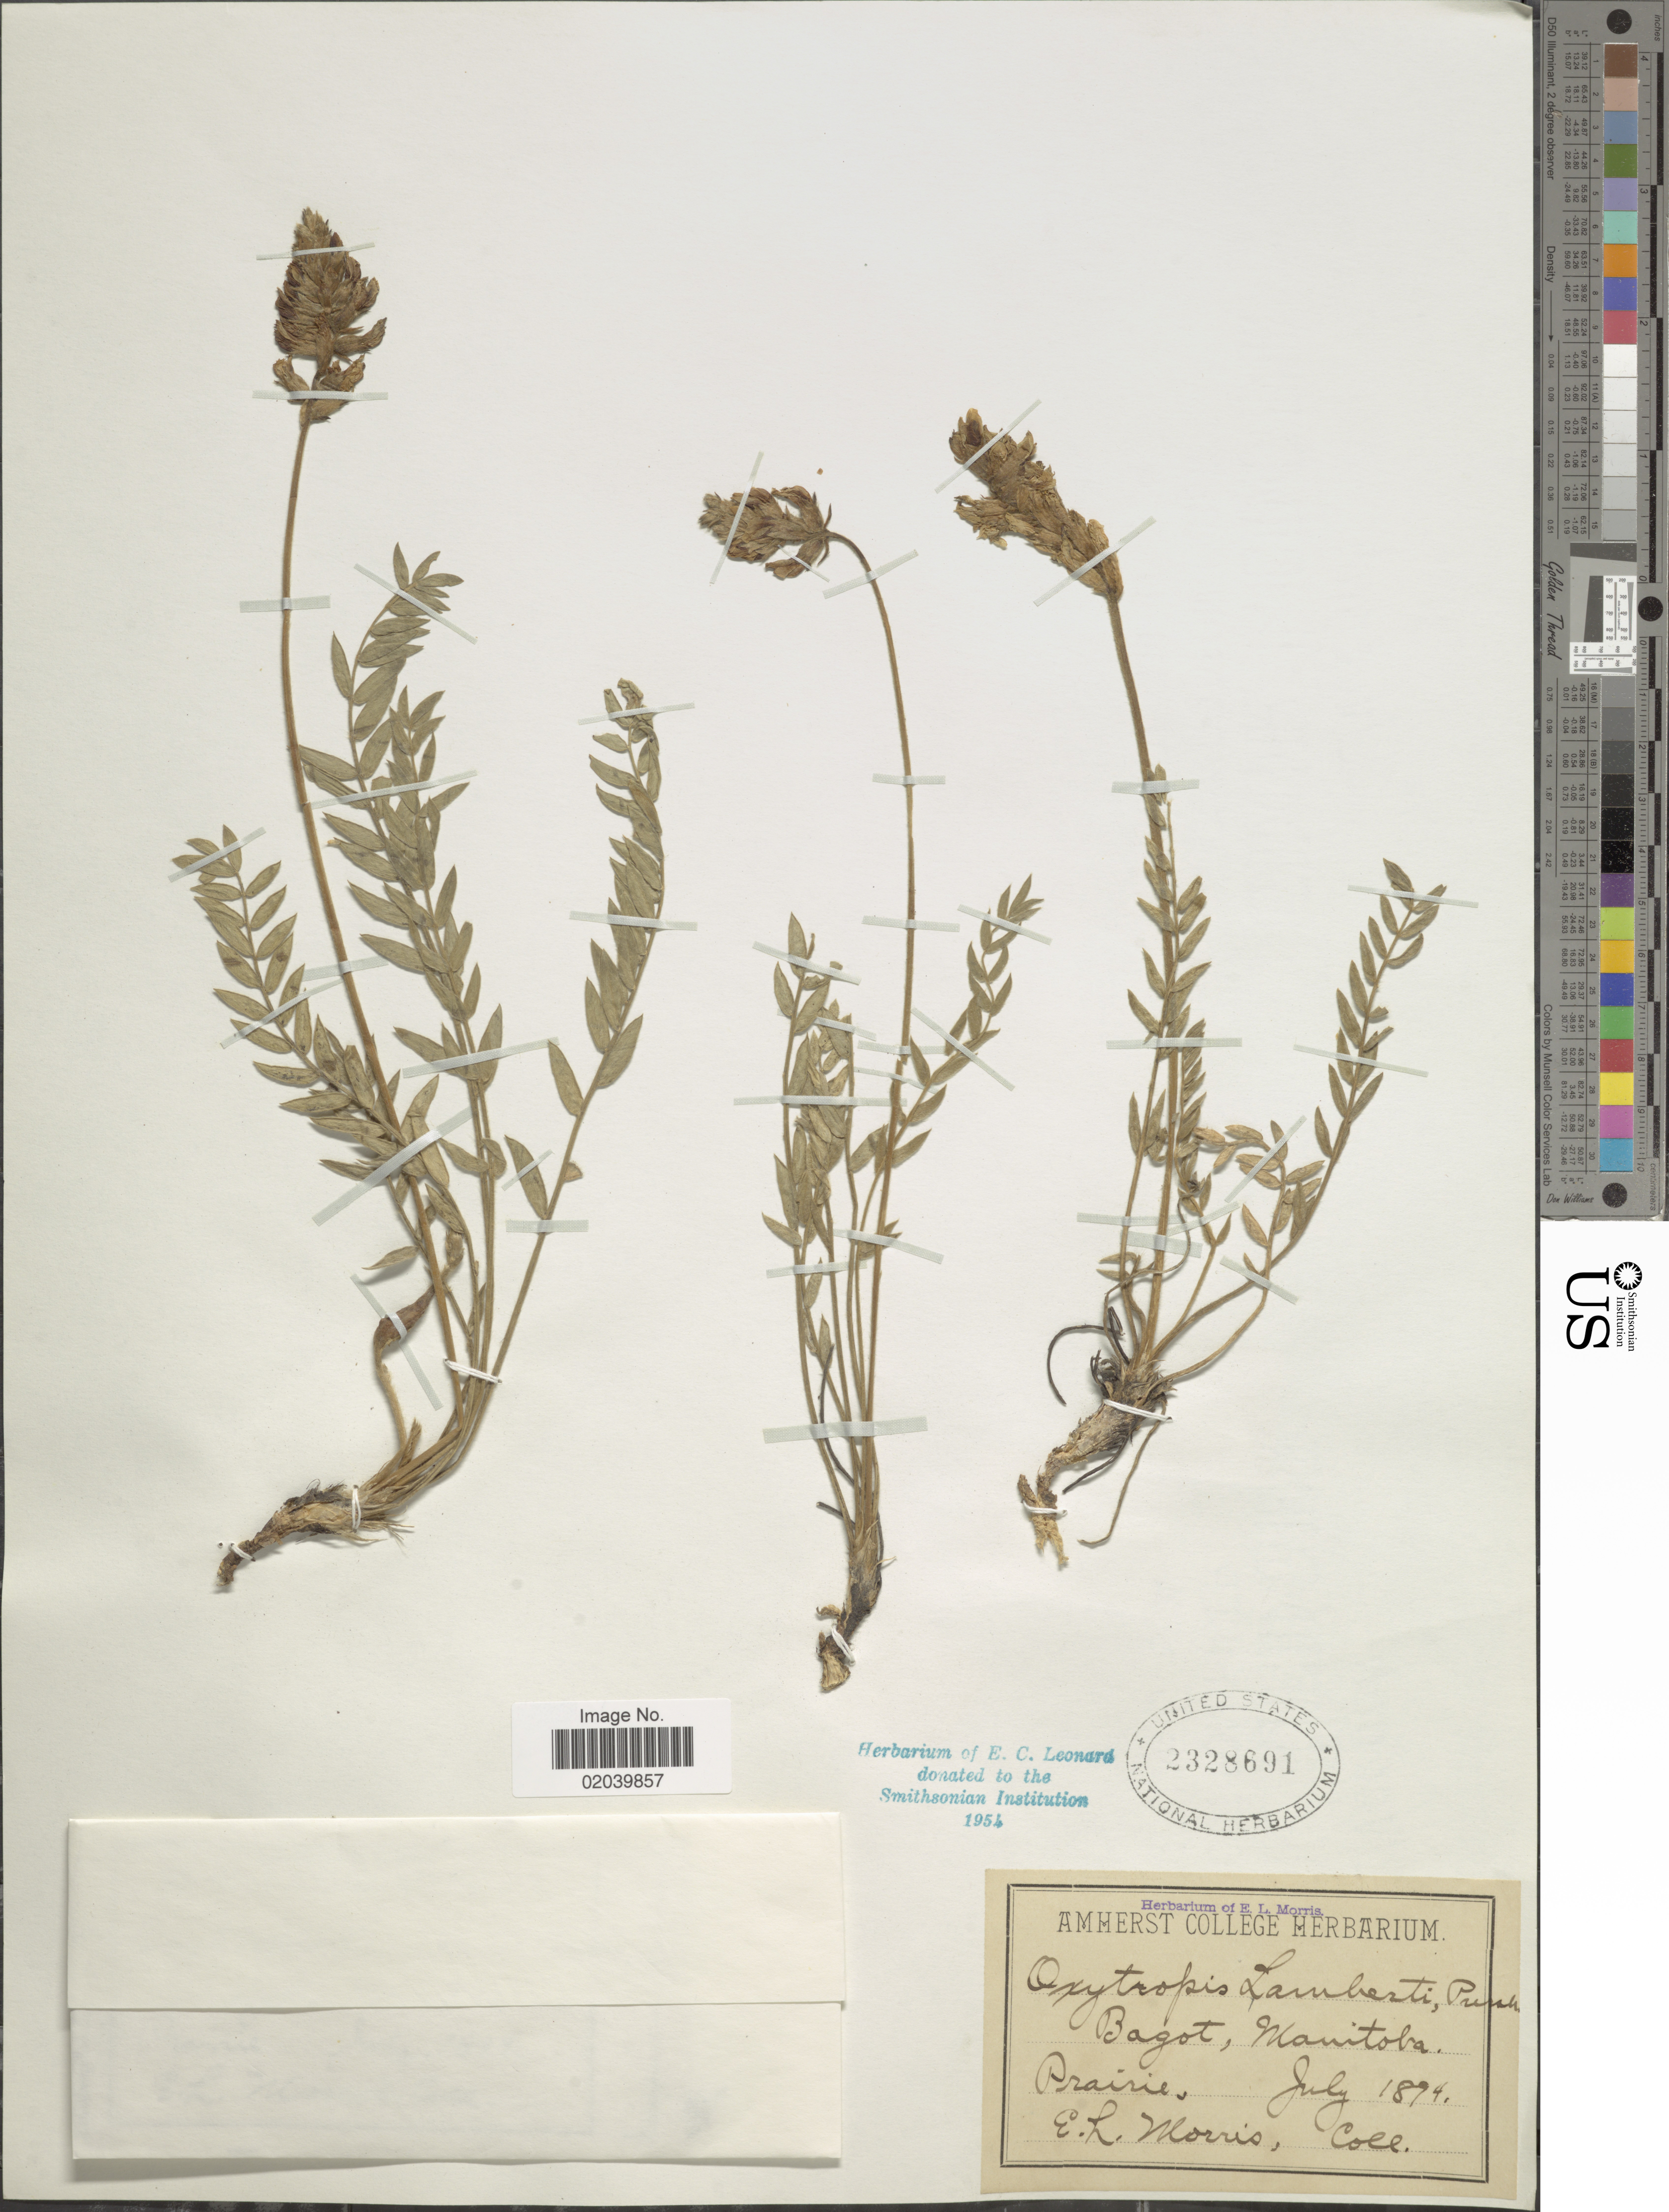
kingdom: Plantae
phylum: Tracheophyta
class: Magnoliopsida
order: Fabales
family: Fabaceae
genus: Oxytropis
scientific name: Oxytropis lambertii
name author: Pursh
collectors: E. Morris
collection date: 1894-07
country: Canada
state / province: Manitoba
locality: Bagot, Manitoba, Prairie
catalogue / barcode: US 2328691